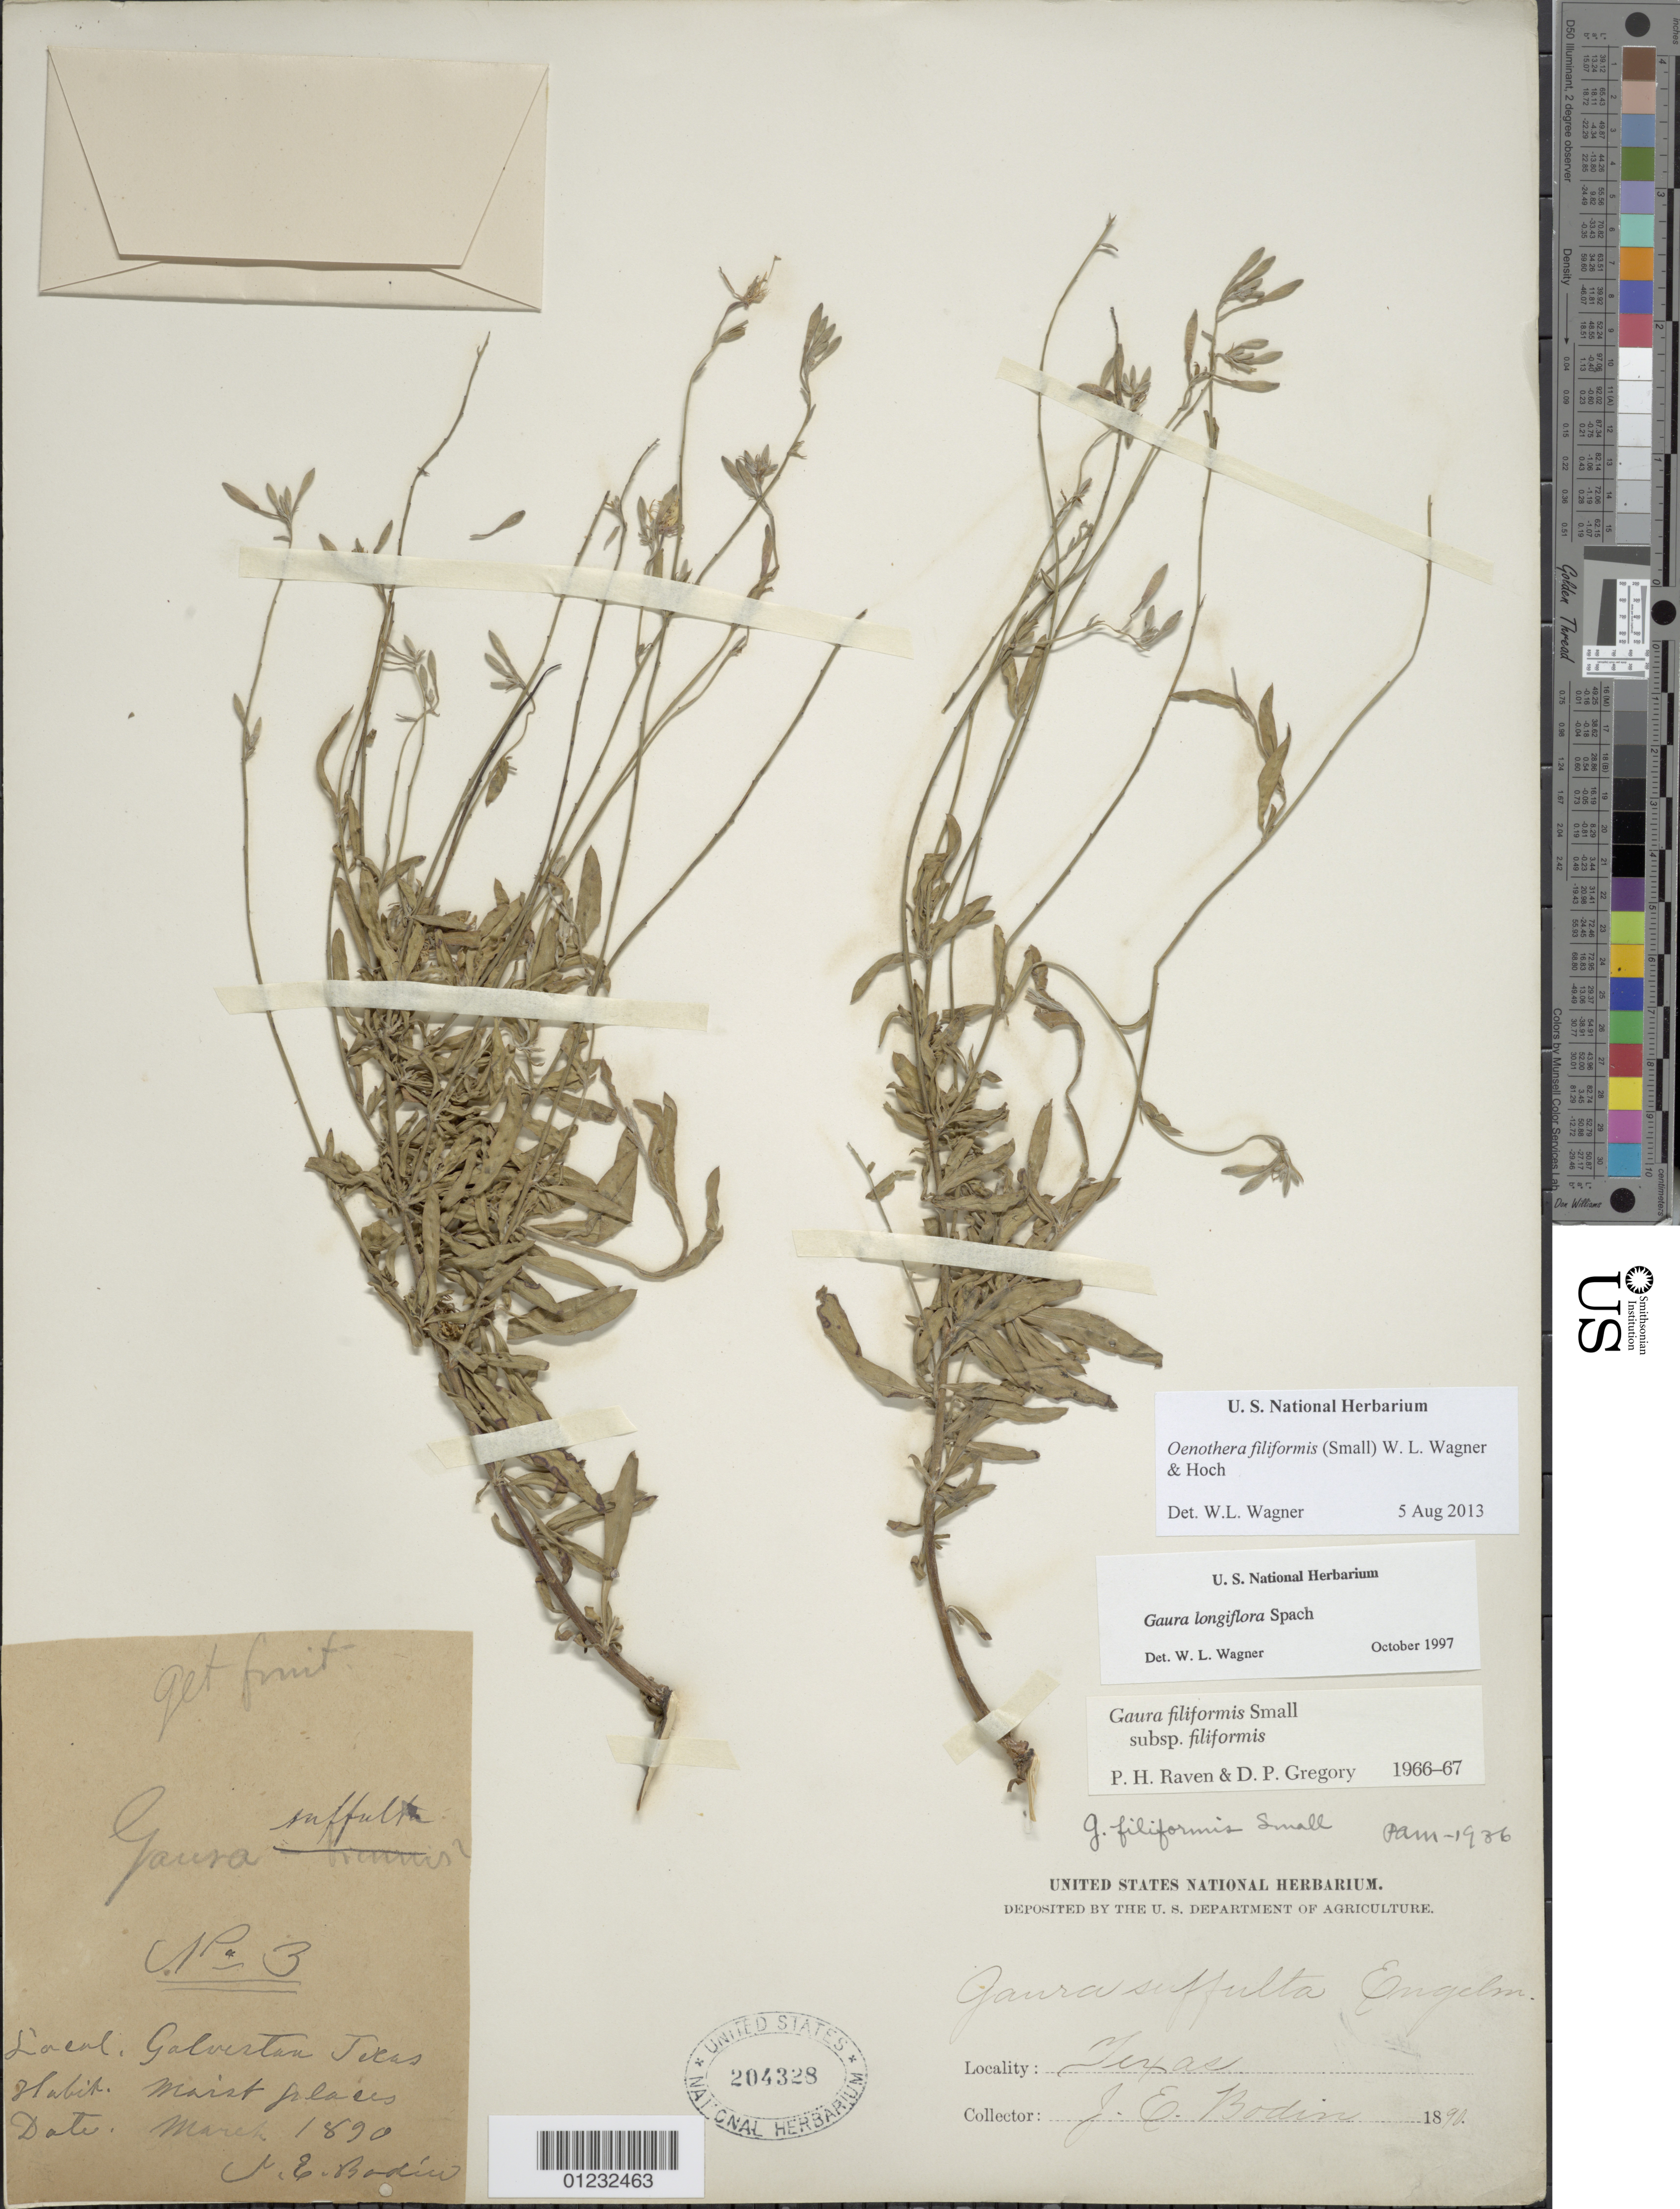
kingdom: Plantae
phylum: Tracheophyta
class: Magnoliopsida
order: Myrtales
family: Onagraceae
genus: Oenothera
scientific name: Oenothera filiformis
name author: (Small) W.L. Wagner & Hoch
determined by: Wagner, W. L., (BOT), Smithsonian Institution - National Museum of Natural History (UNITED STATES)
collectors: J. E. Bodin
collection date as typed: Mar 1890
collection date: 1890-03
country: United States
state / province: Texas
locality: Galveston.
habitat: Moist places.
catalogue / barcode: US 204328